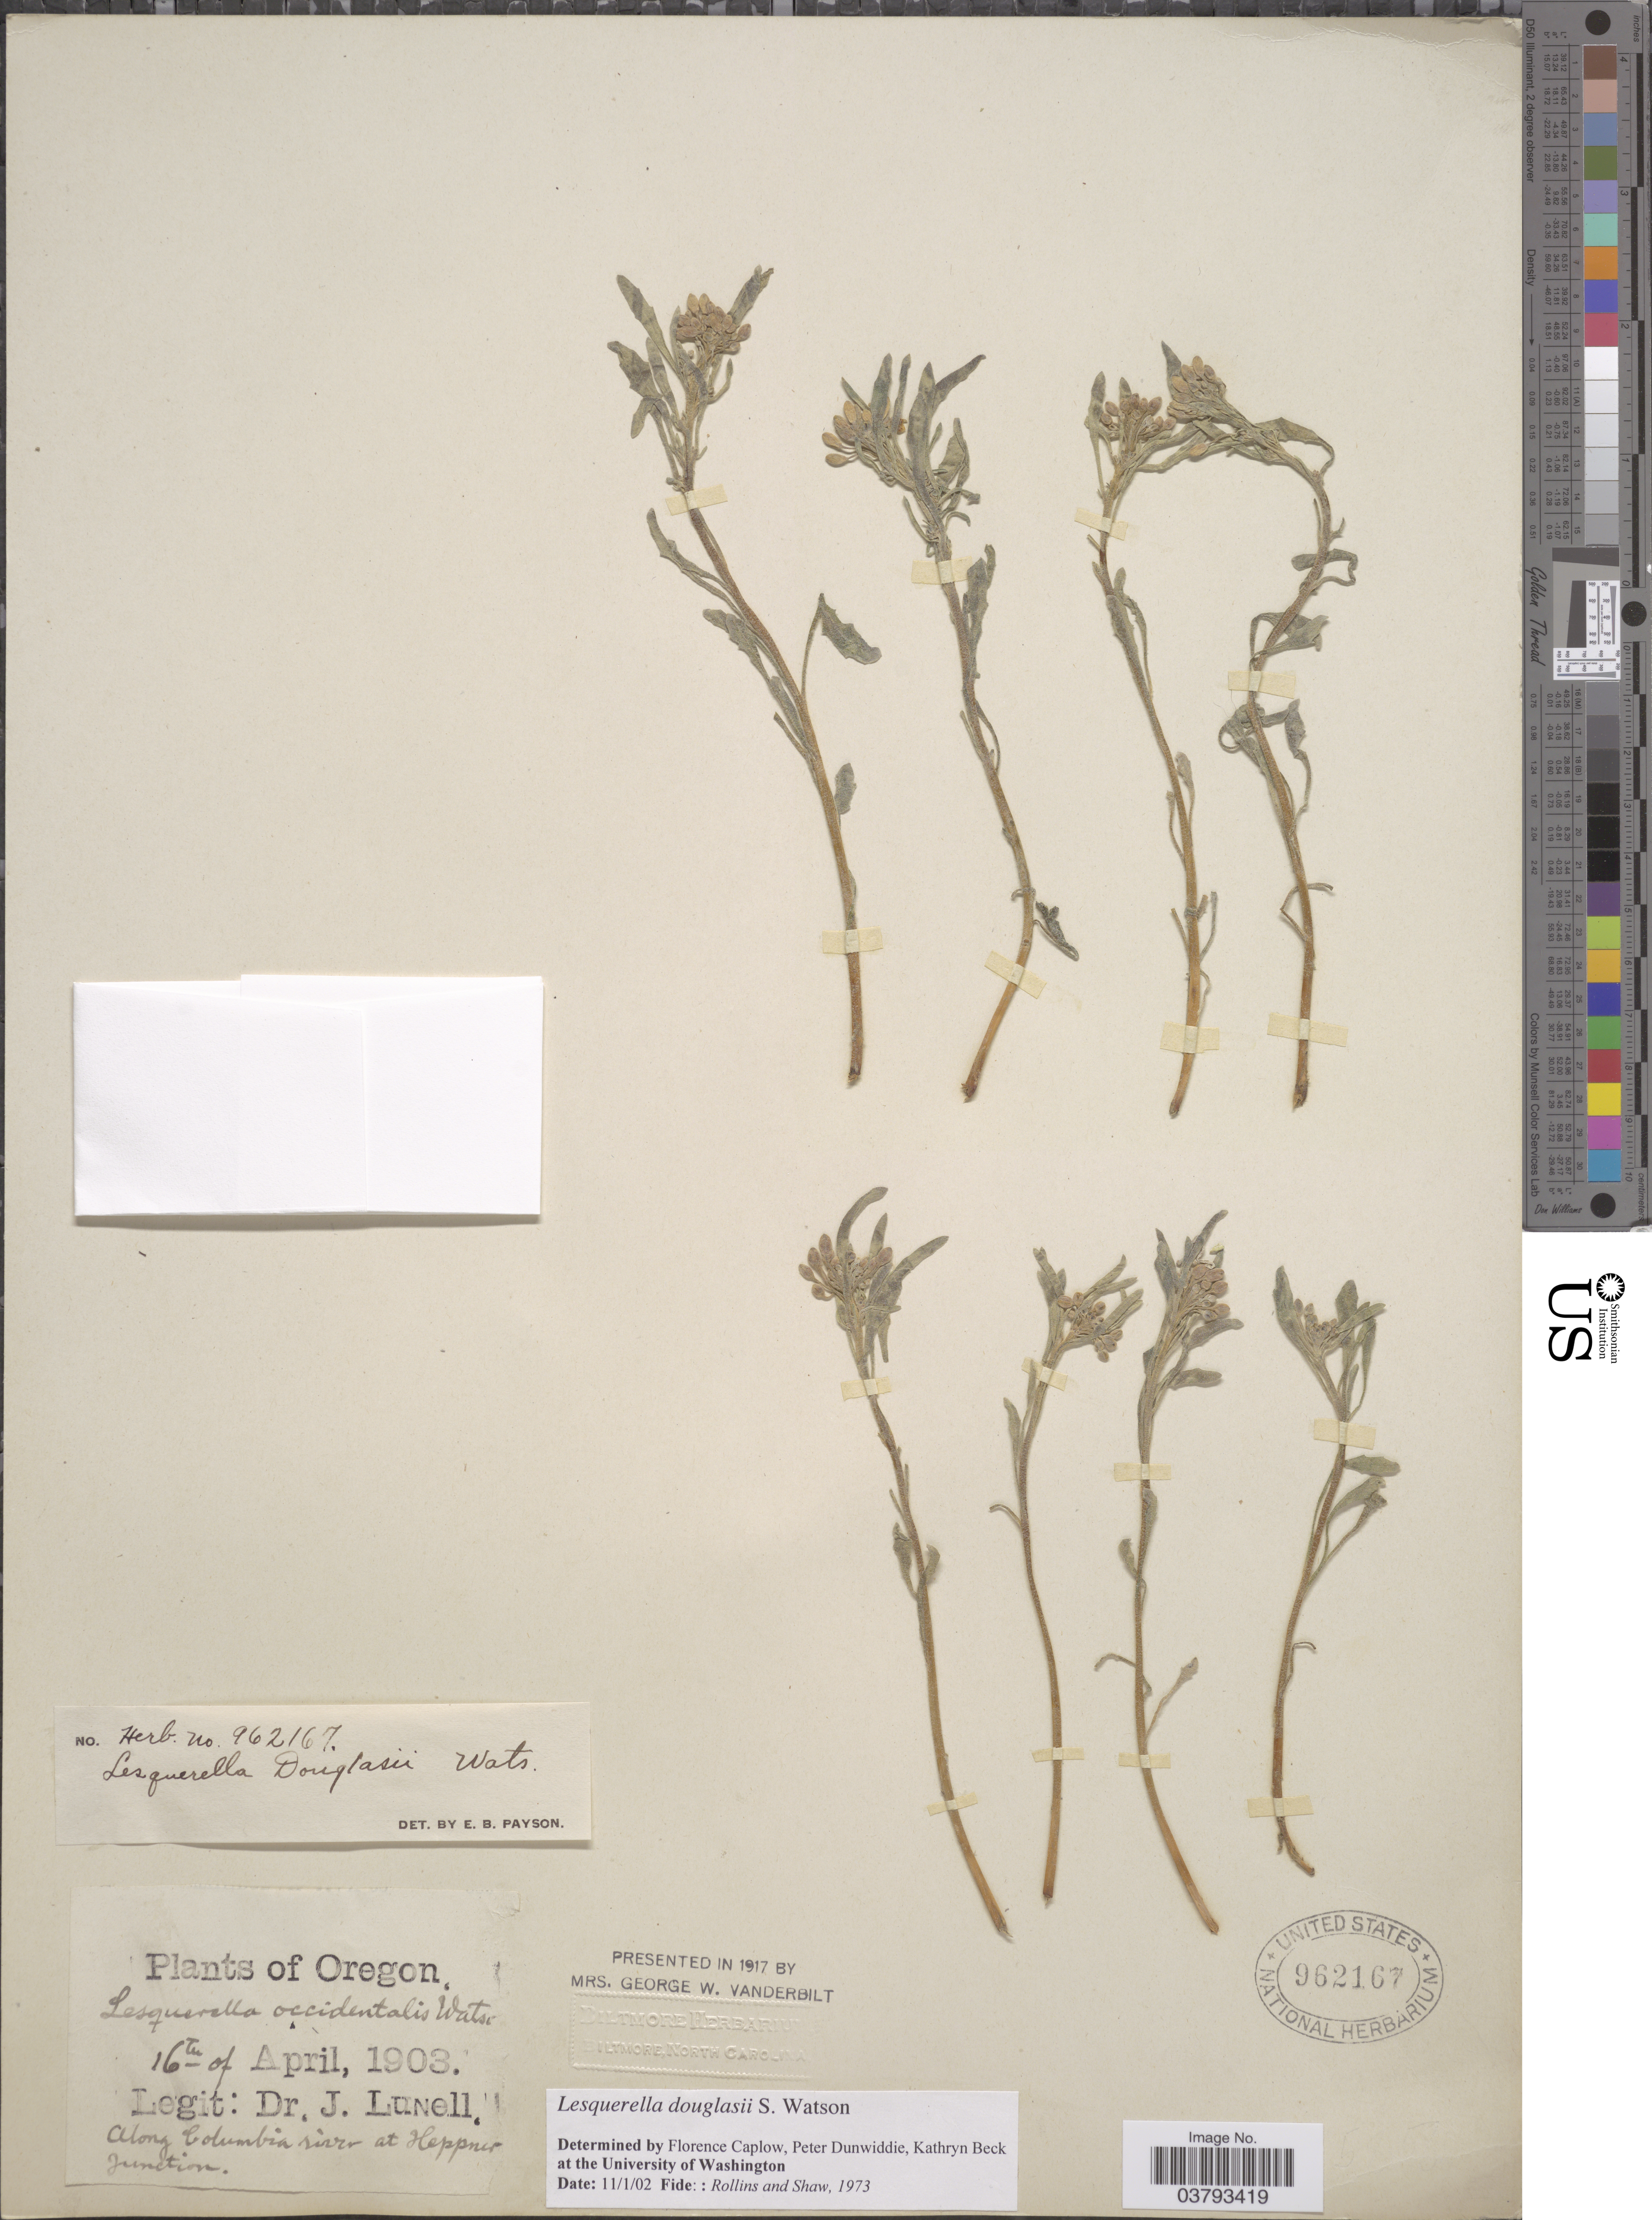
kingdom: Plantae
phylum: Tracheophyta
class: Magnoliopsida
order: Brassicales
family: Brassicaceae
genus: Lesquerella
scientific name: Lesquerella douglasii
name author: S. Watson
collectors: J. Lunell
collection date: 1903-04-16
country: United States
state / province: Oregon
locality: Along Colombia River at Heppner Junction.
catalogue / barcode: US 962167